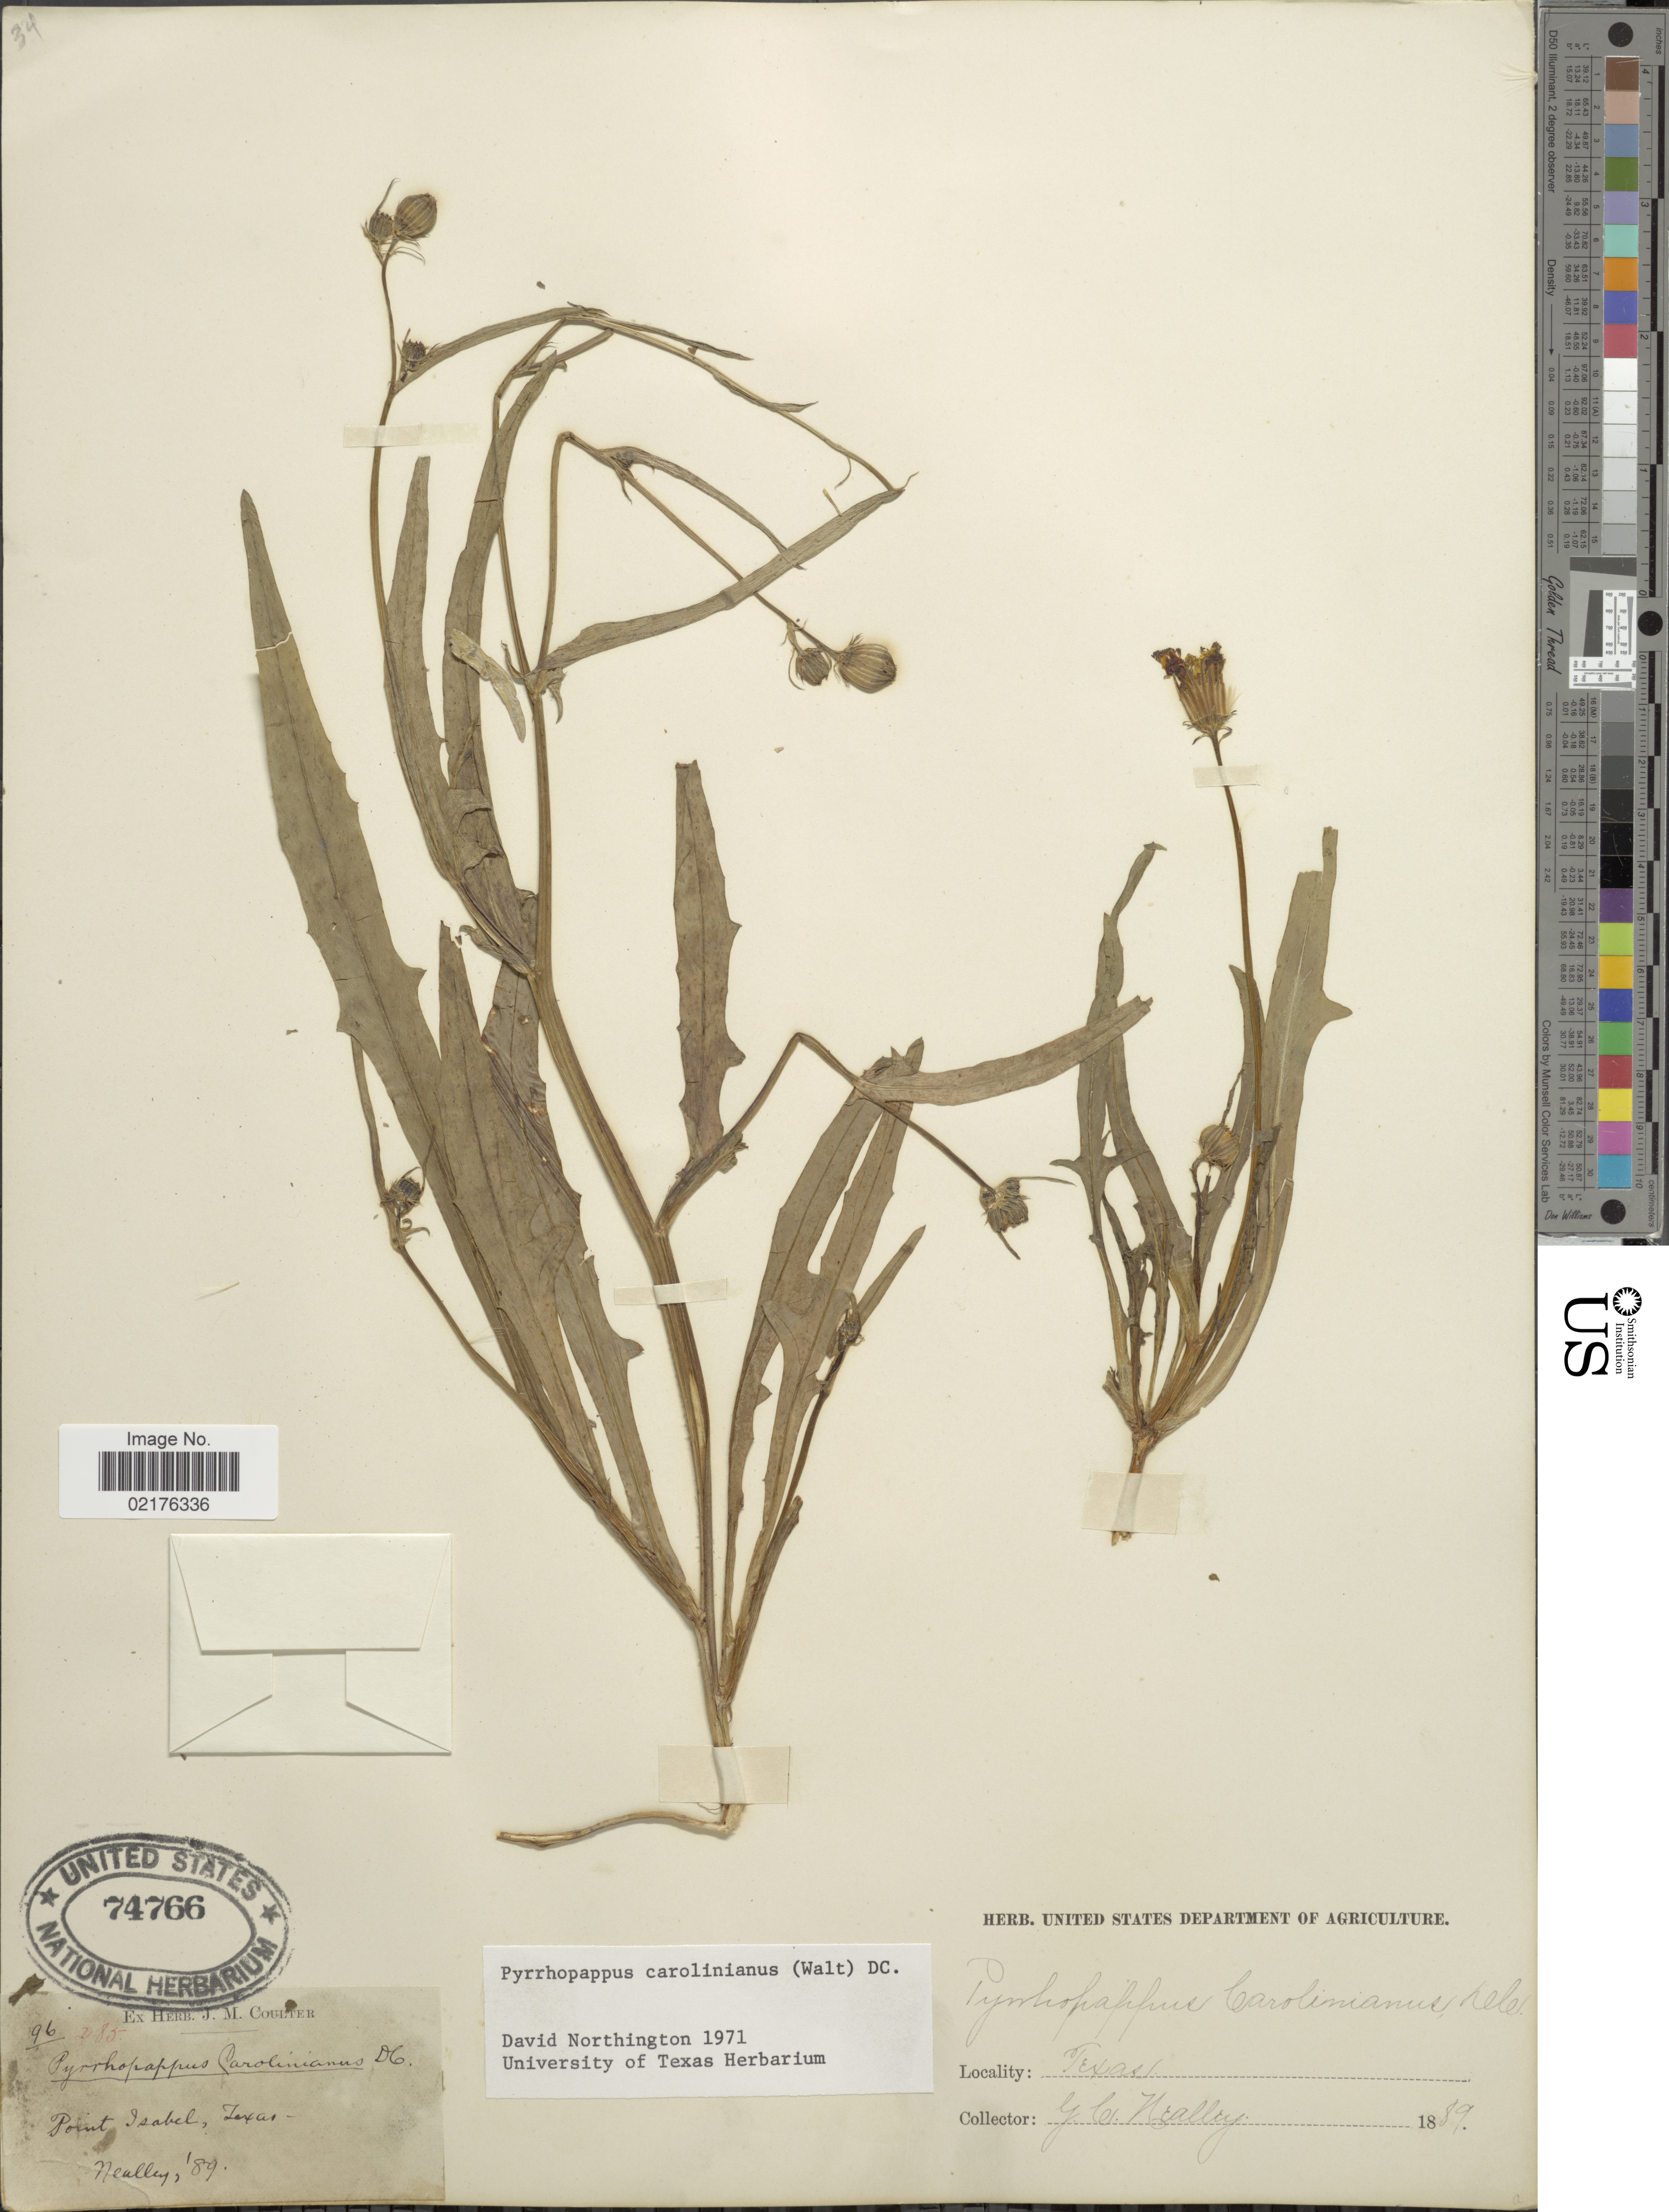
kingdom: Plantae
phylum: Tracheophyta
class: Magnoliopsida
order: Asterales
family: Asteraceae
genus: Pyrrhopappus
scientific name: Pyrrhopappus carolinianus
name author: (Walter) DC.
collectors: G. C. Nealley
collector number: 96/285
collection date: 1889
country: United States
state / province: Texas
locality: Point Isabel, Texas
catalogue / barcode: US 74766